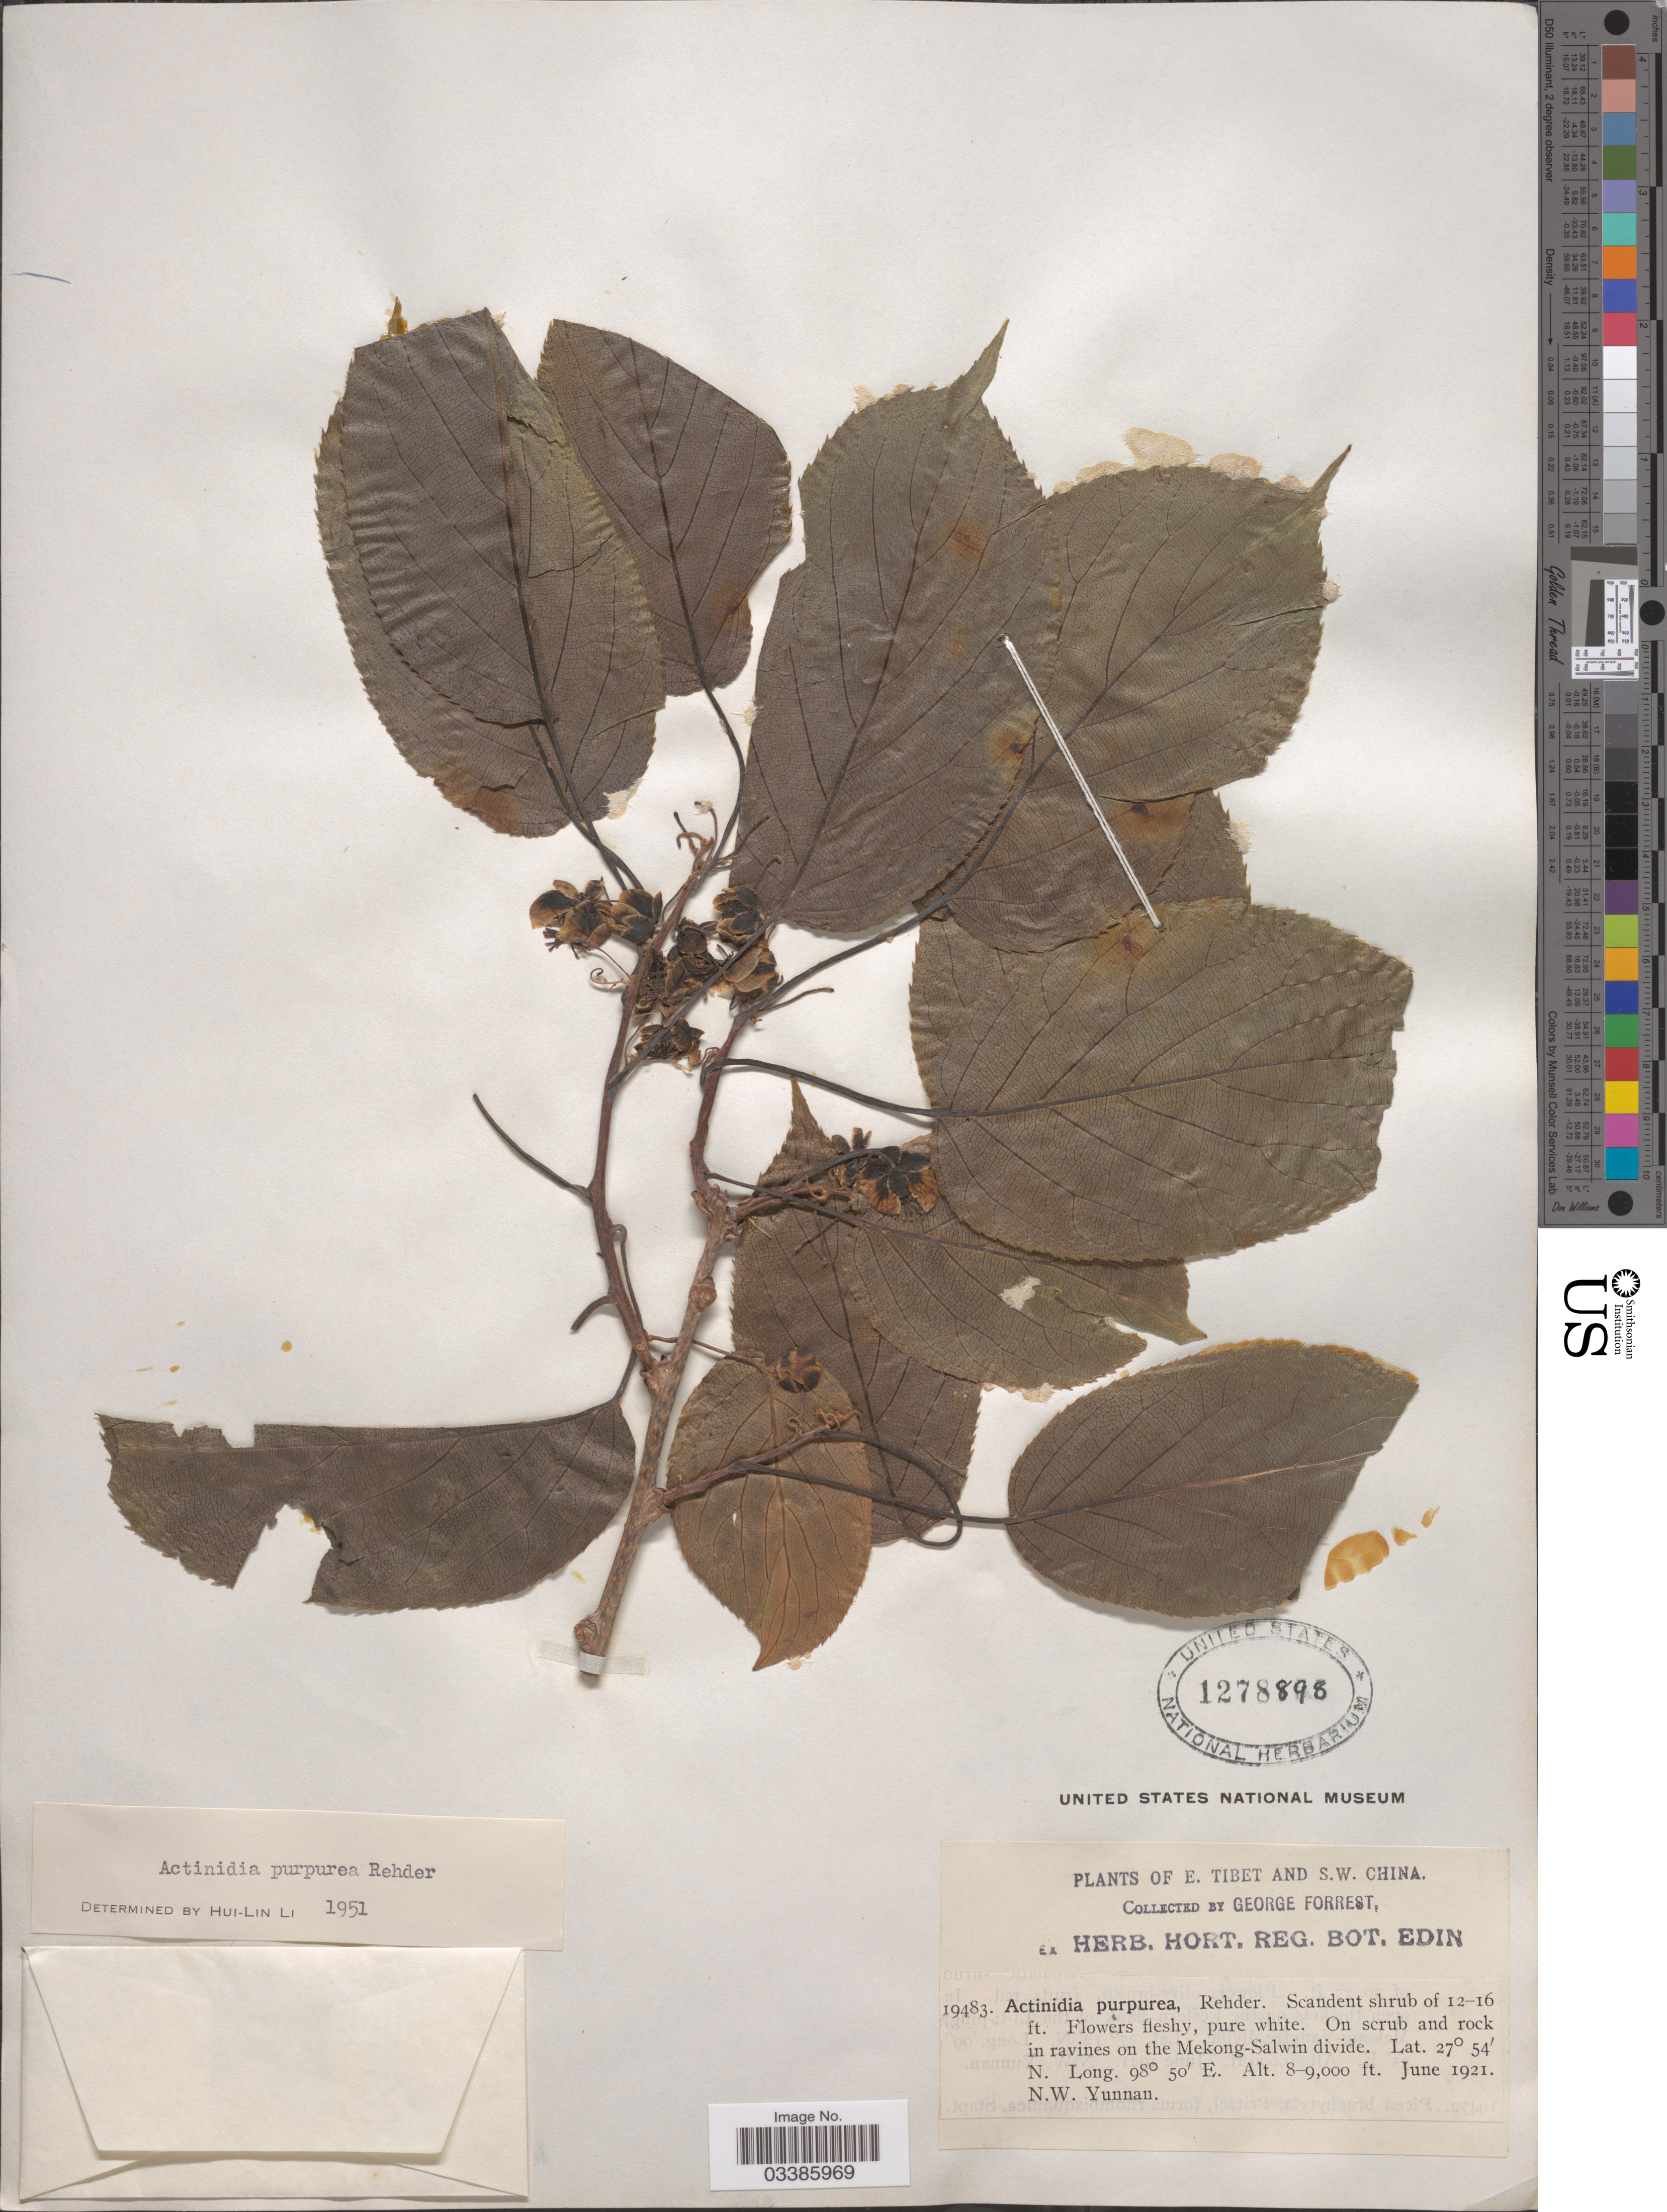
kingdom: Plantae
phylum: Tracheophyta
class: Magnoliopsida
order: Ericales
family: Actinidiaceae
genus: Actinidia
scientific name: Actinidia purpurea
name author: Rehder in Sarg.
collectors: G. Forrest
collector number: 19483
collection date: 1921-06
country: China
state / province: Yunnan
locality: E. Tibet and S.W. China. On scrub and rock in ravines on the Mekong-Salwin divide. N.W. Yunnan.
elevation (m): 2438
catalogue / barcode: US 1278898